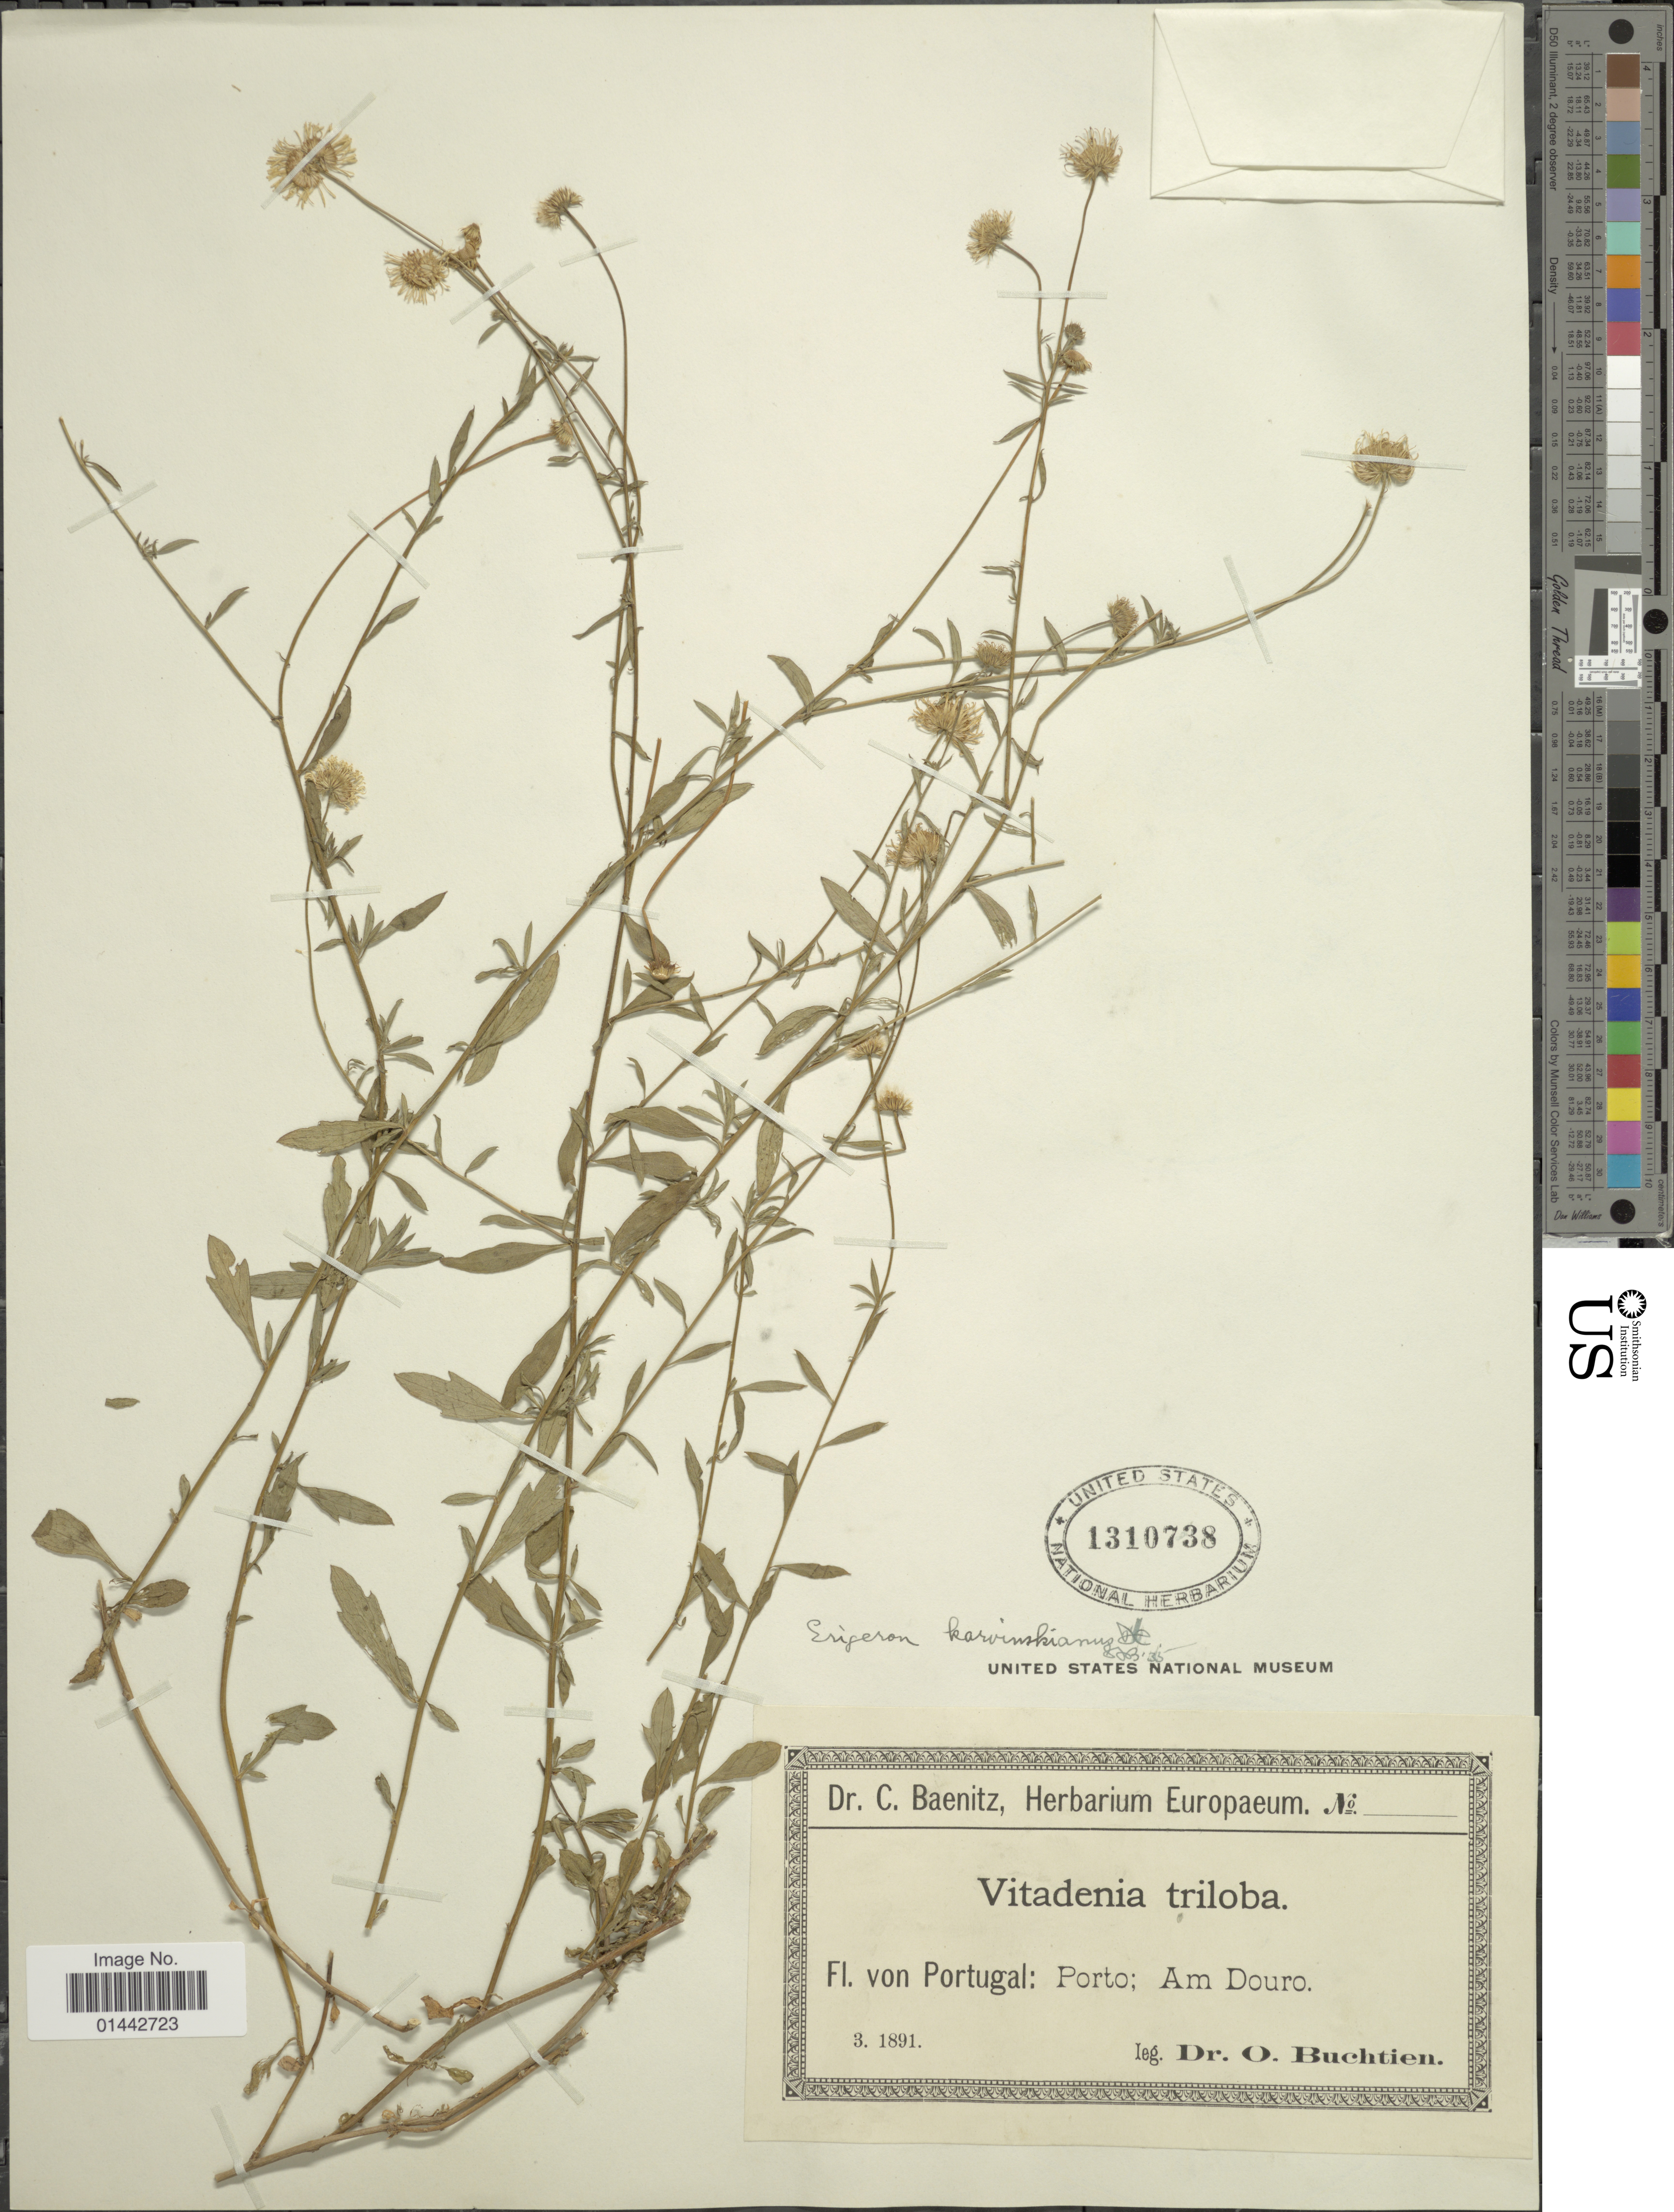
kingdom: Plantae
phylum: Tracheophyta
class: Magnoliopsida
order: Asterales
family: Asteraceae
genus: Erigeron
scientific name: Erigeron karvinskianus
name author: DC.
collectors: O. Buchtien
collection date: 1891-03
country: Portugal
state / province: Porto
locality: Am Douro.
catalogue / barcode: US 1310738